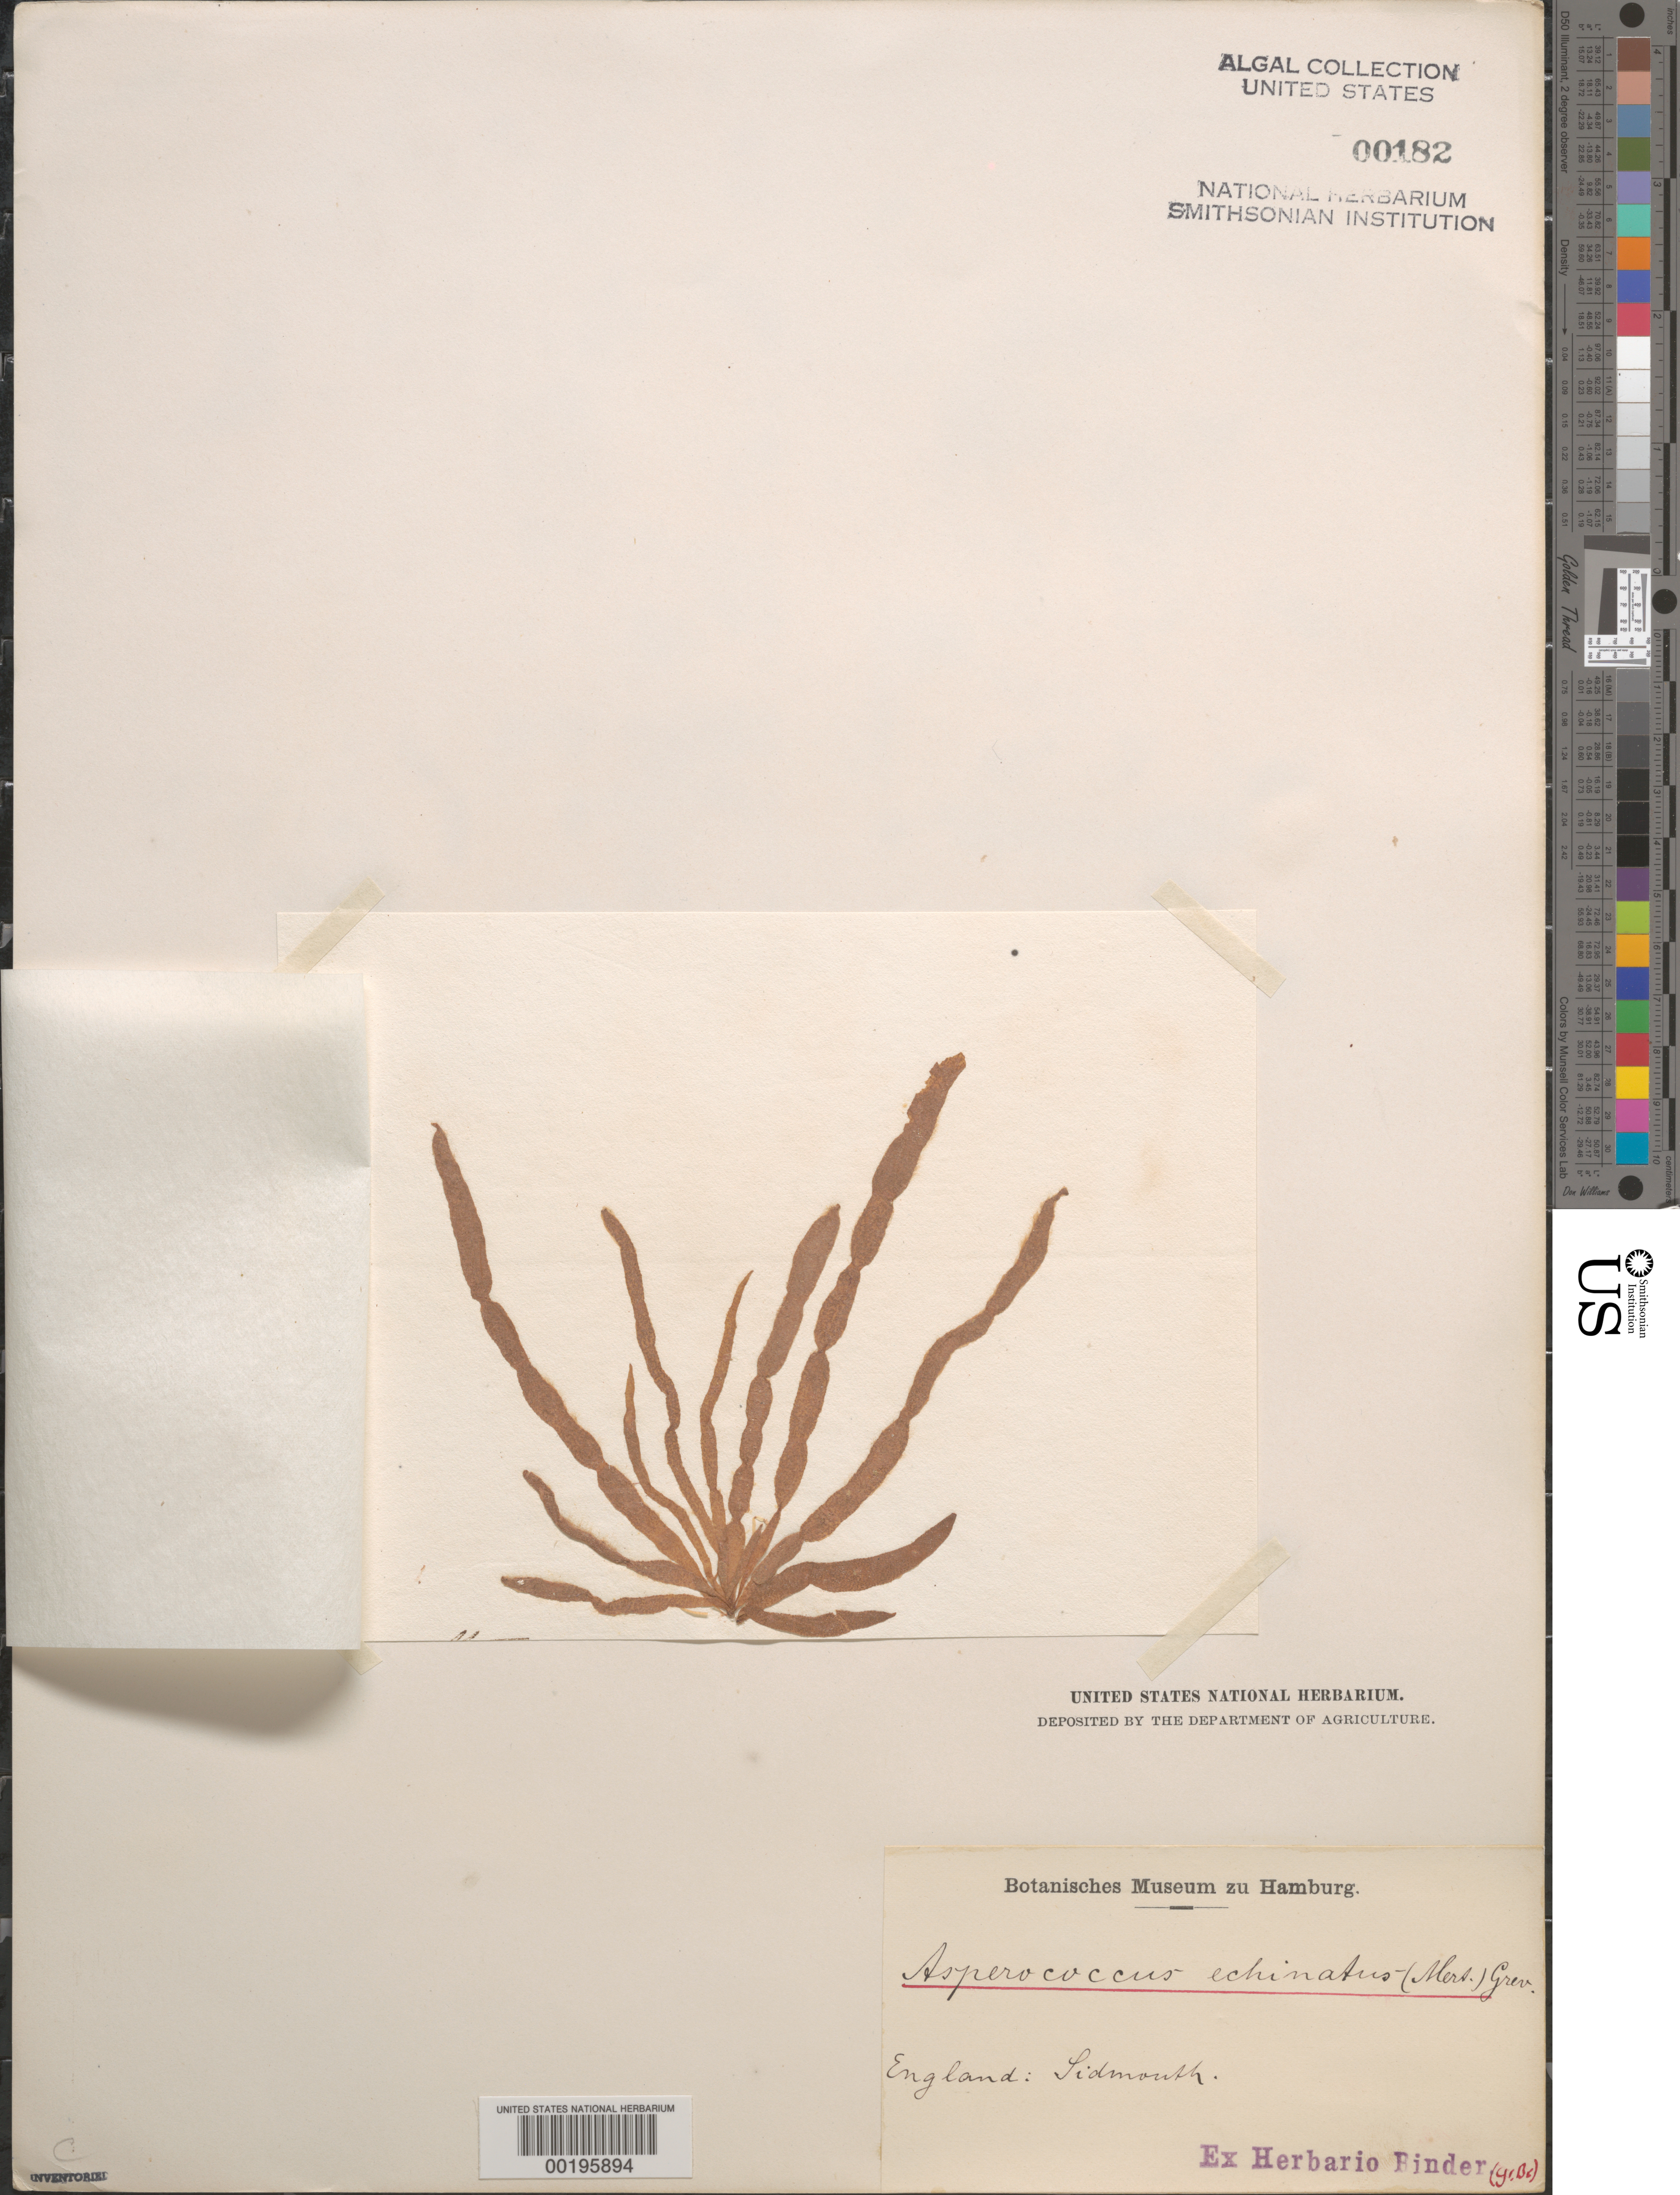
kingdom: Chromista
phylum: Ochrophyta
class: Phaeophyceae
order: Ectocarpales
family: Chordariaceae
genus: Asperococcus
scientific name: Asperococcus fistulosus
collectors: F. Binder (herbarium)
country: United Kingdom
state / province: England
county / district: Devon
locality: Sidmouth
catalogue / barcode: US 182